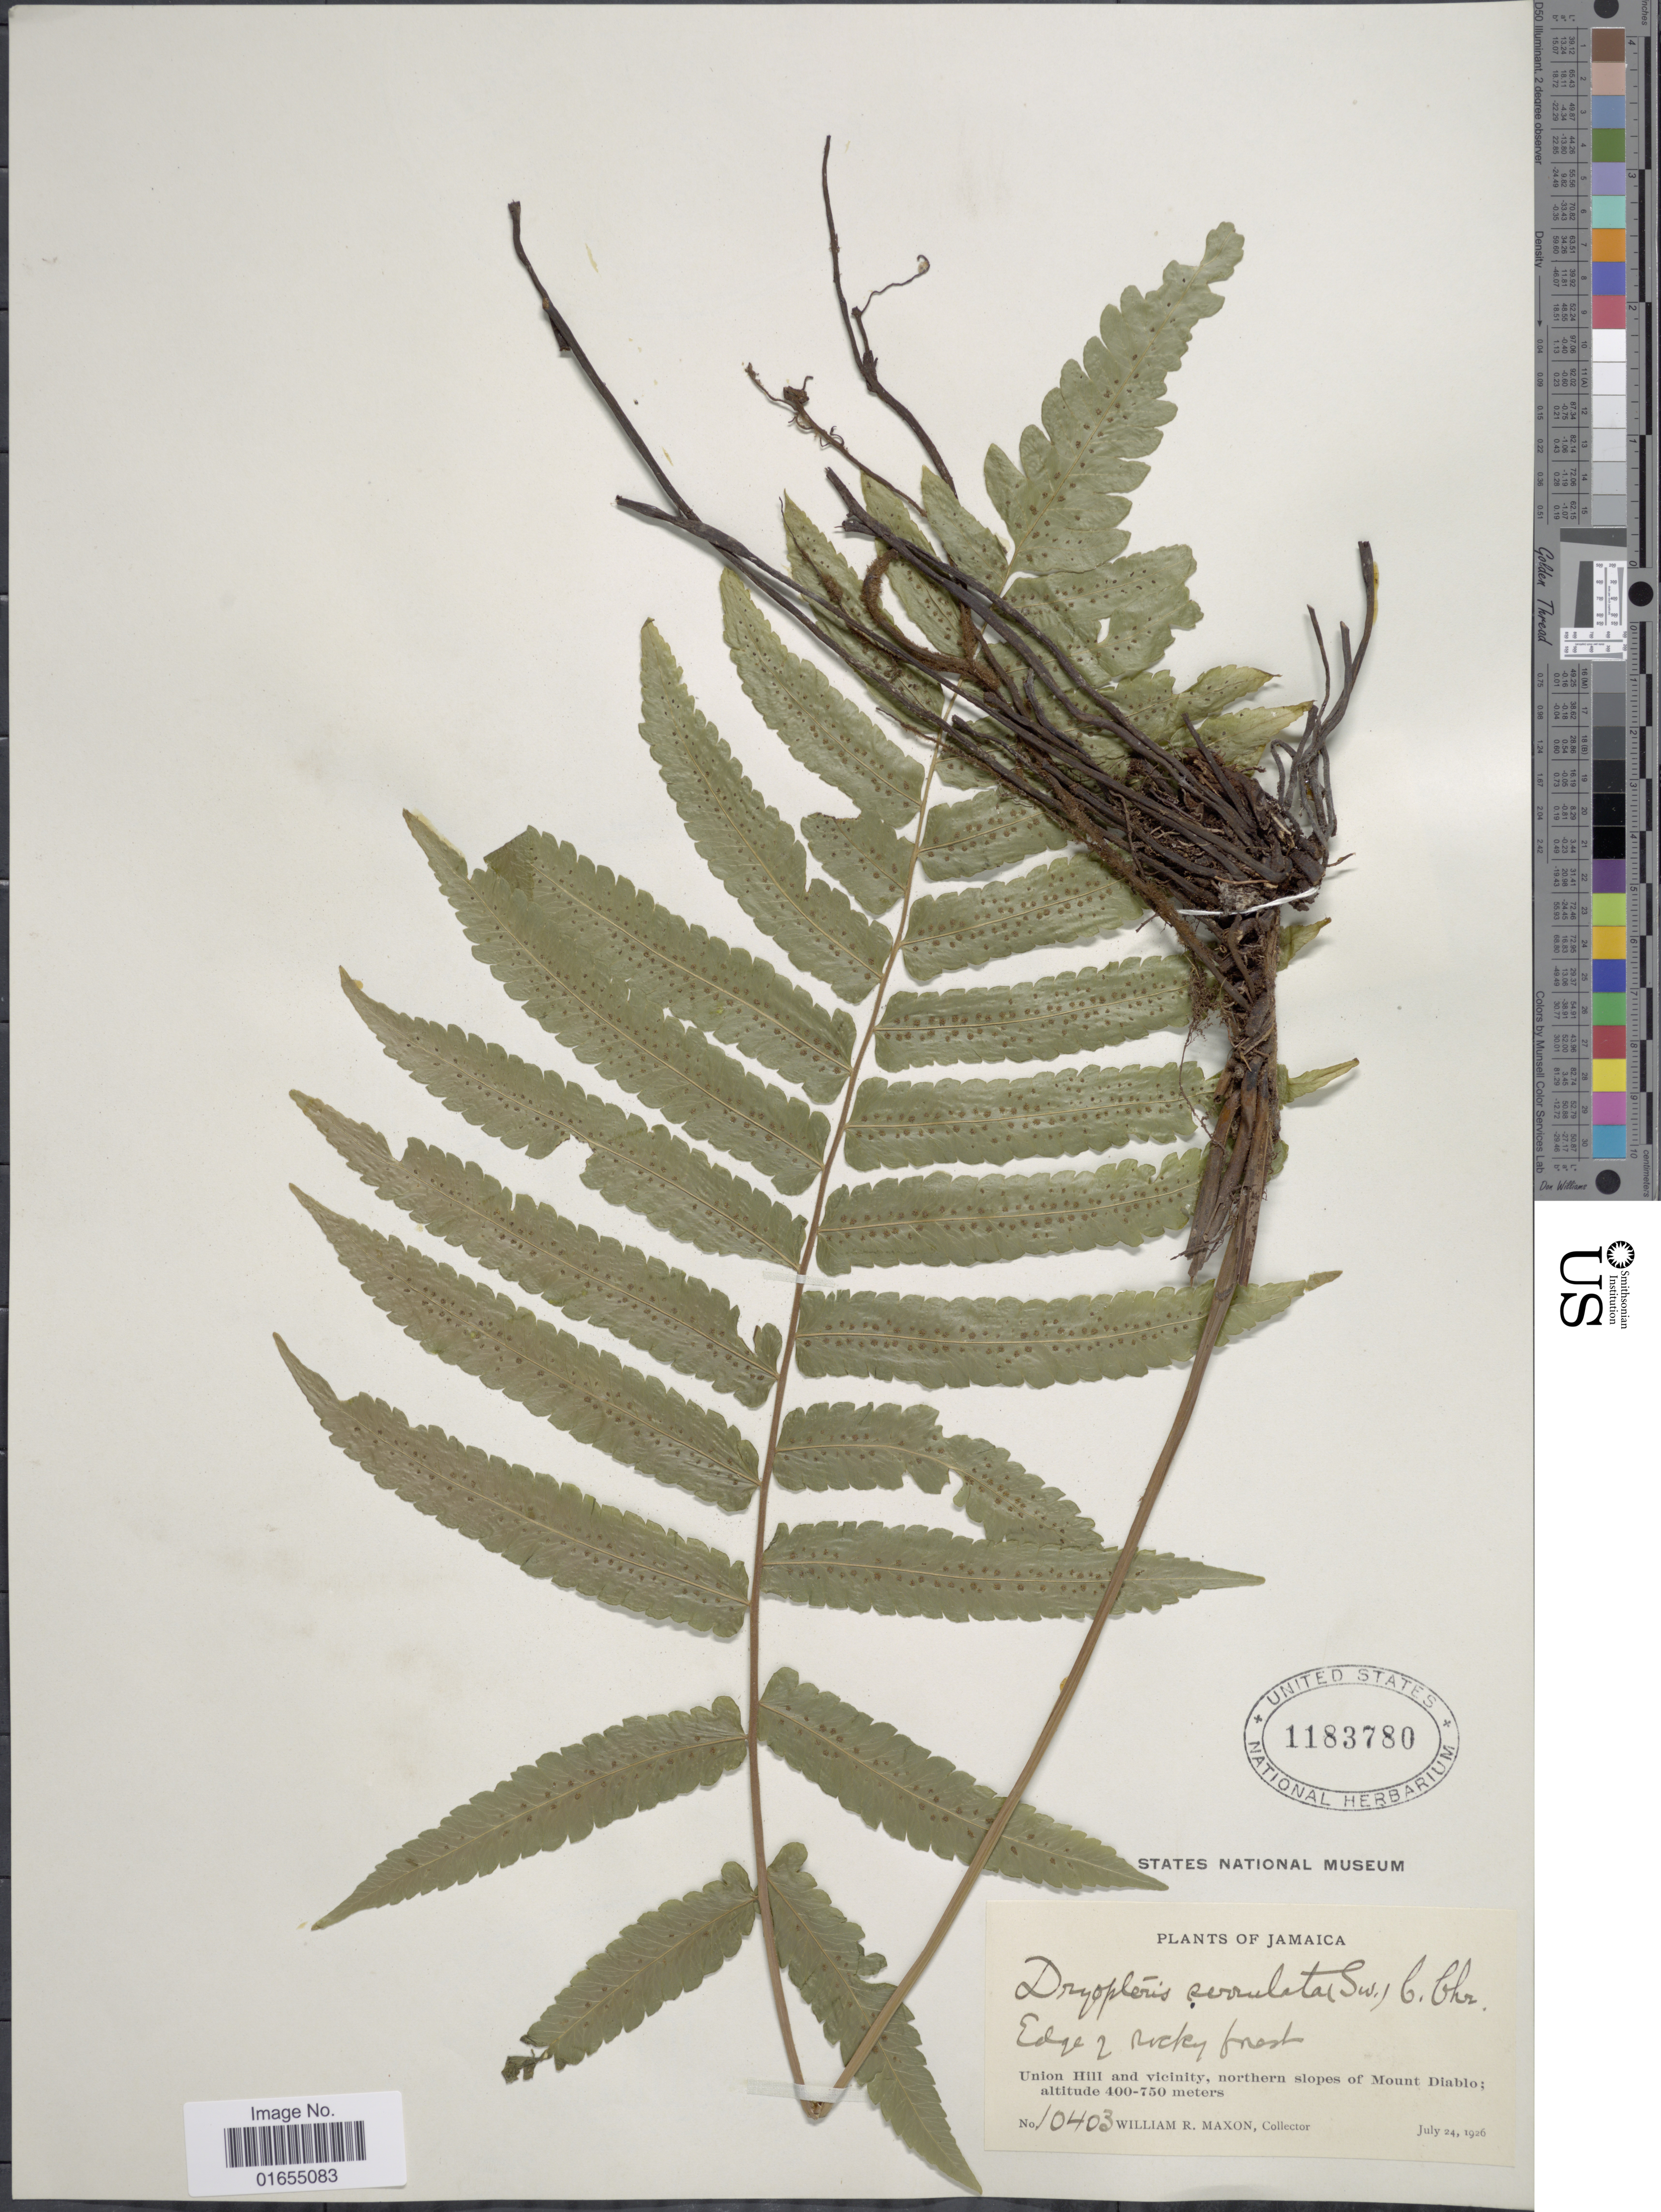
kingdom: Plantae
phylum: Tracheophyta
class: Polypodiopsida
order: Polypodiales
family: Thelypteridaceae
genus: Goniopteris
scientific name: Goniopteris serrulata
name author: (Sw.) J. Sm.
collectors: W. R. Maxon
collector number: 10403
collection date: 1926-07-24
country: Jamaica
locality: Union Hill and vicinity, northern slopes of Mount Diablo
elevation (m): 400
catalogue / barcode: US 1183780